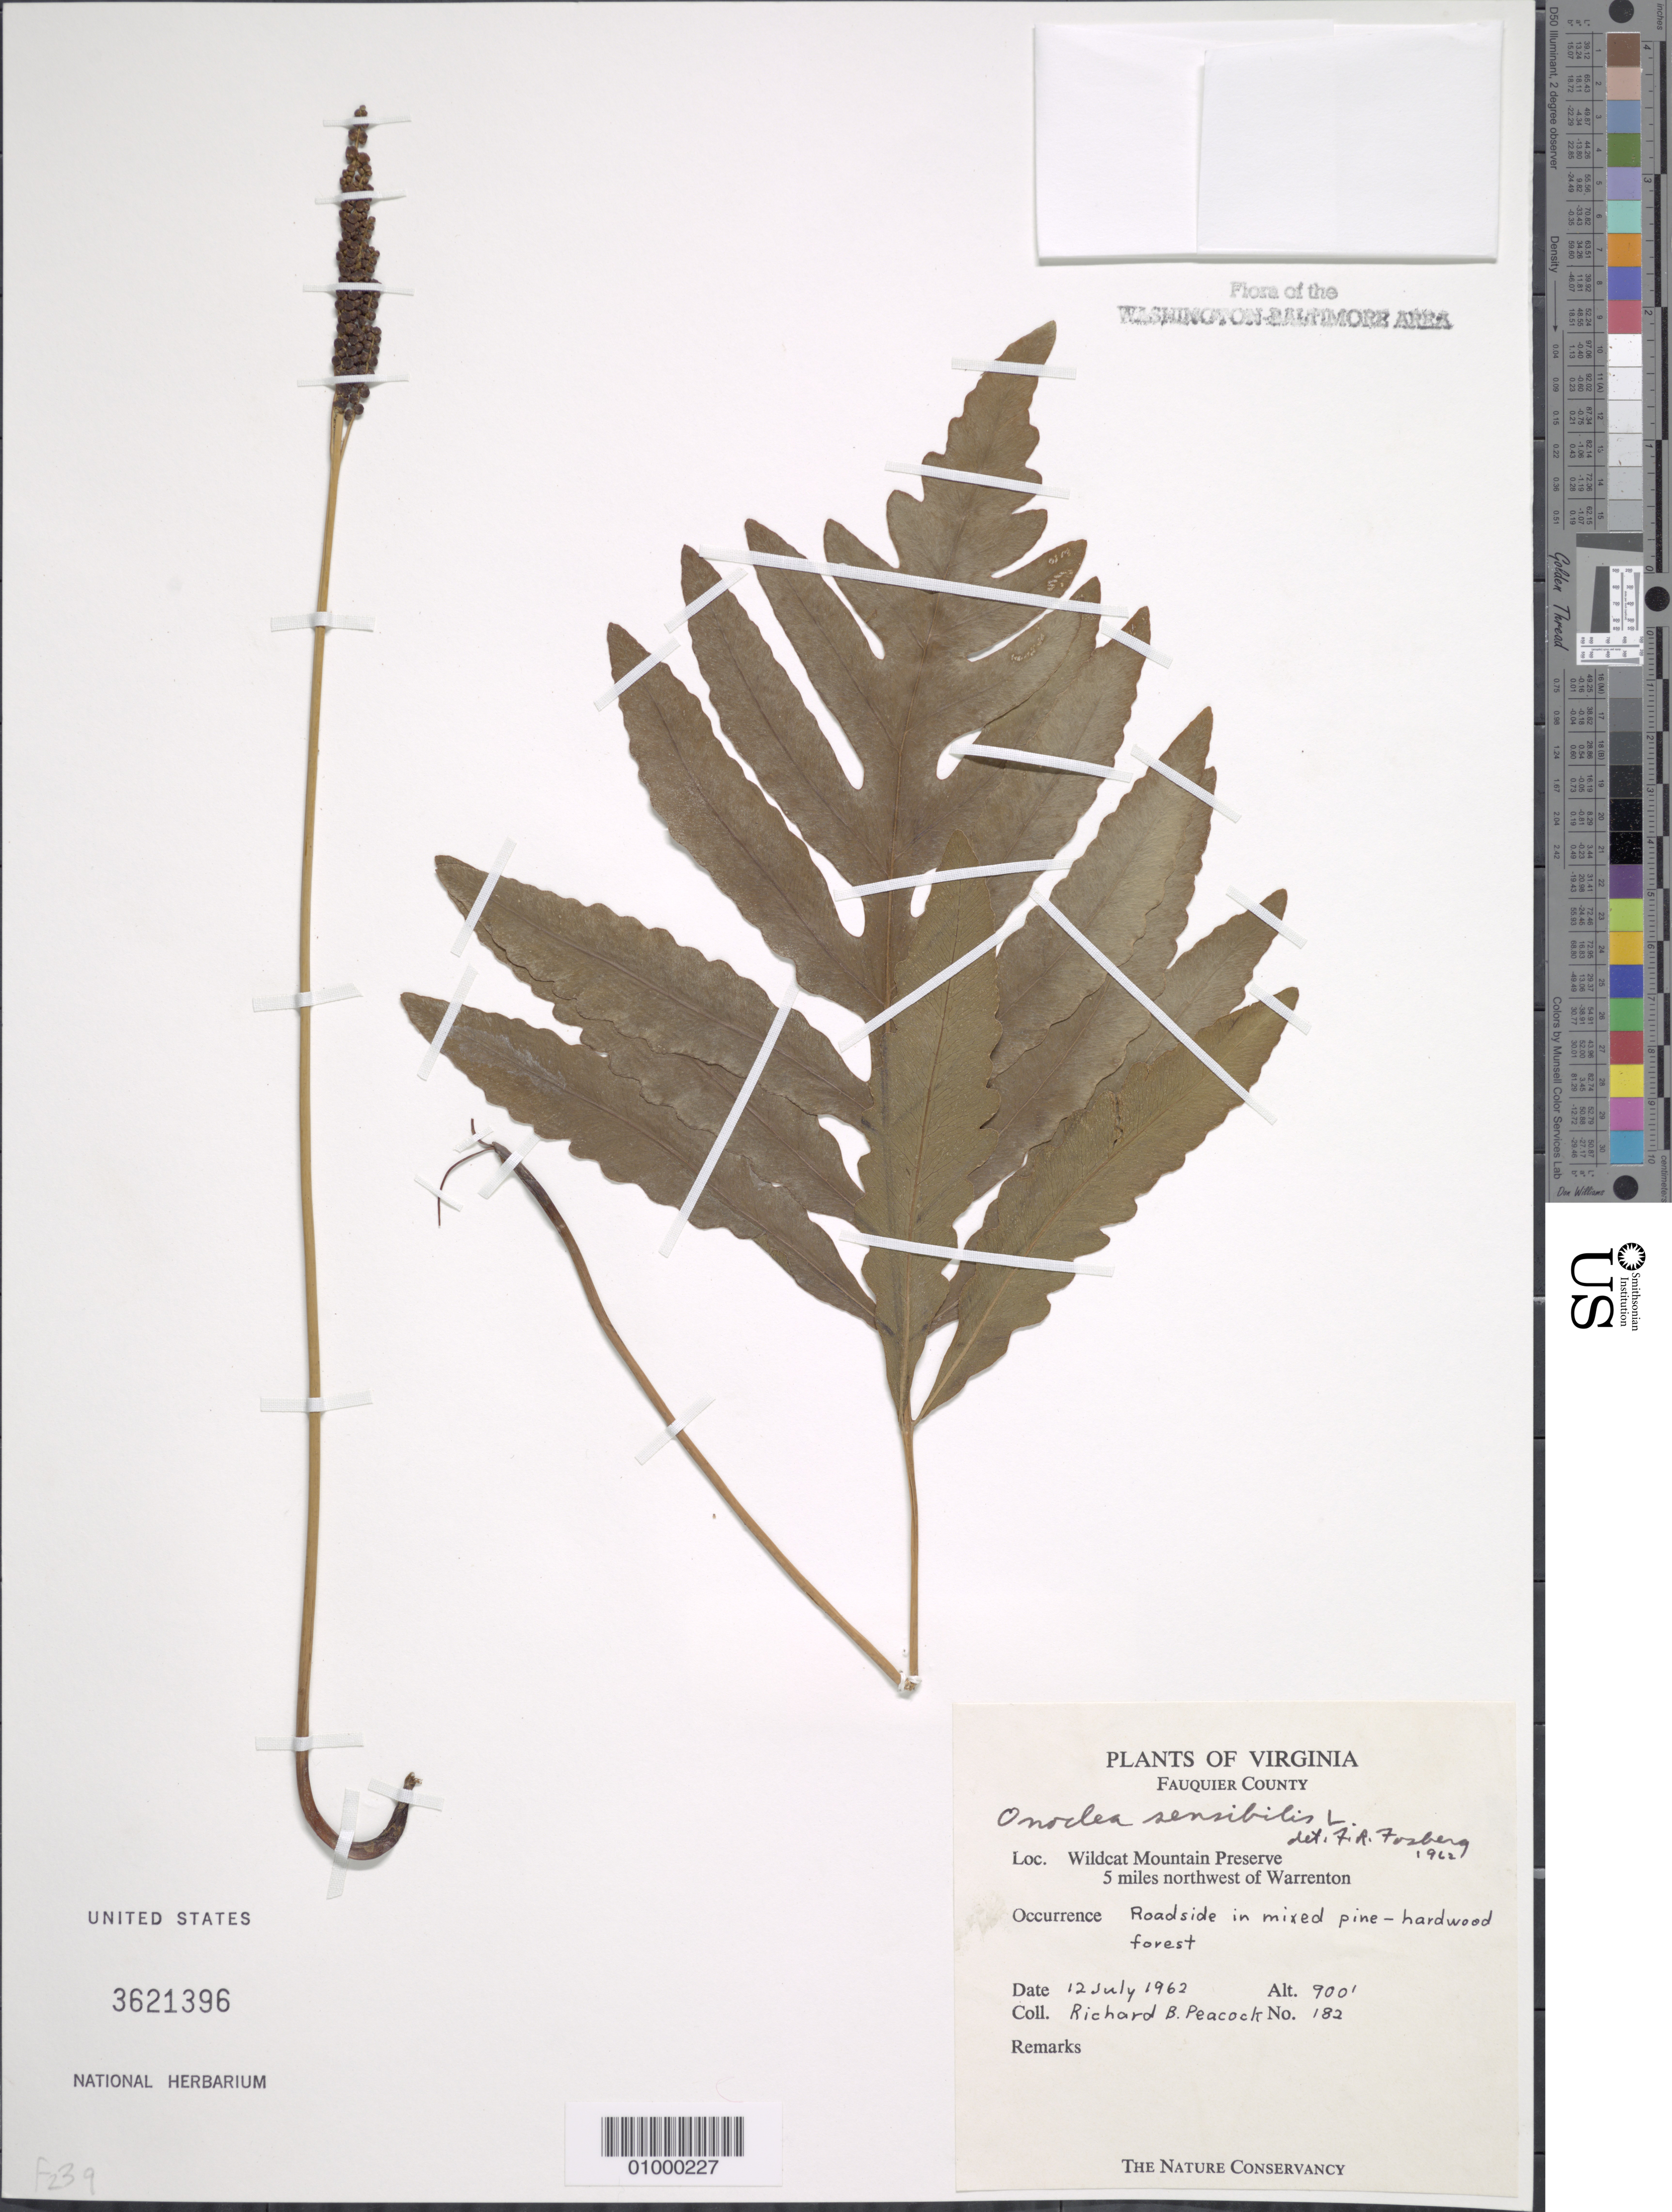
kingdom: Plantae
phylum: Tracheophyta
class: Polypodiopsida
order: Polypodiales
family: Onocleaceae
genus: Onoclea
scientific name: Onoclea sensibilis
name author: L.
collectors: R. Peacock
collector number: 182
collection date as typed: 12 Jul 1962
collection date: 1962-07-12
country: United States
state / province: Virginia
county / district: Fauquier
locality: Wildcat Mountain Preserve NW of Warrenton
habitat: roadside in mixed pine-hardwood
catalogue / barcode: US 3621396